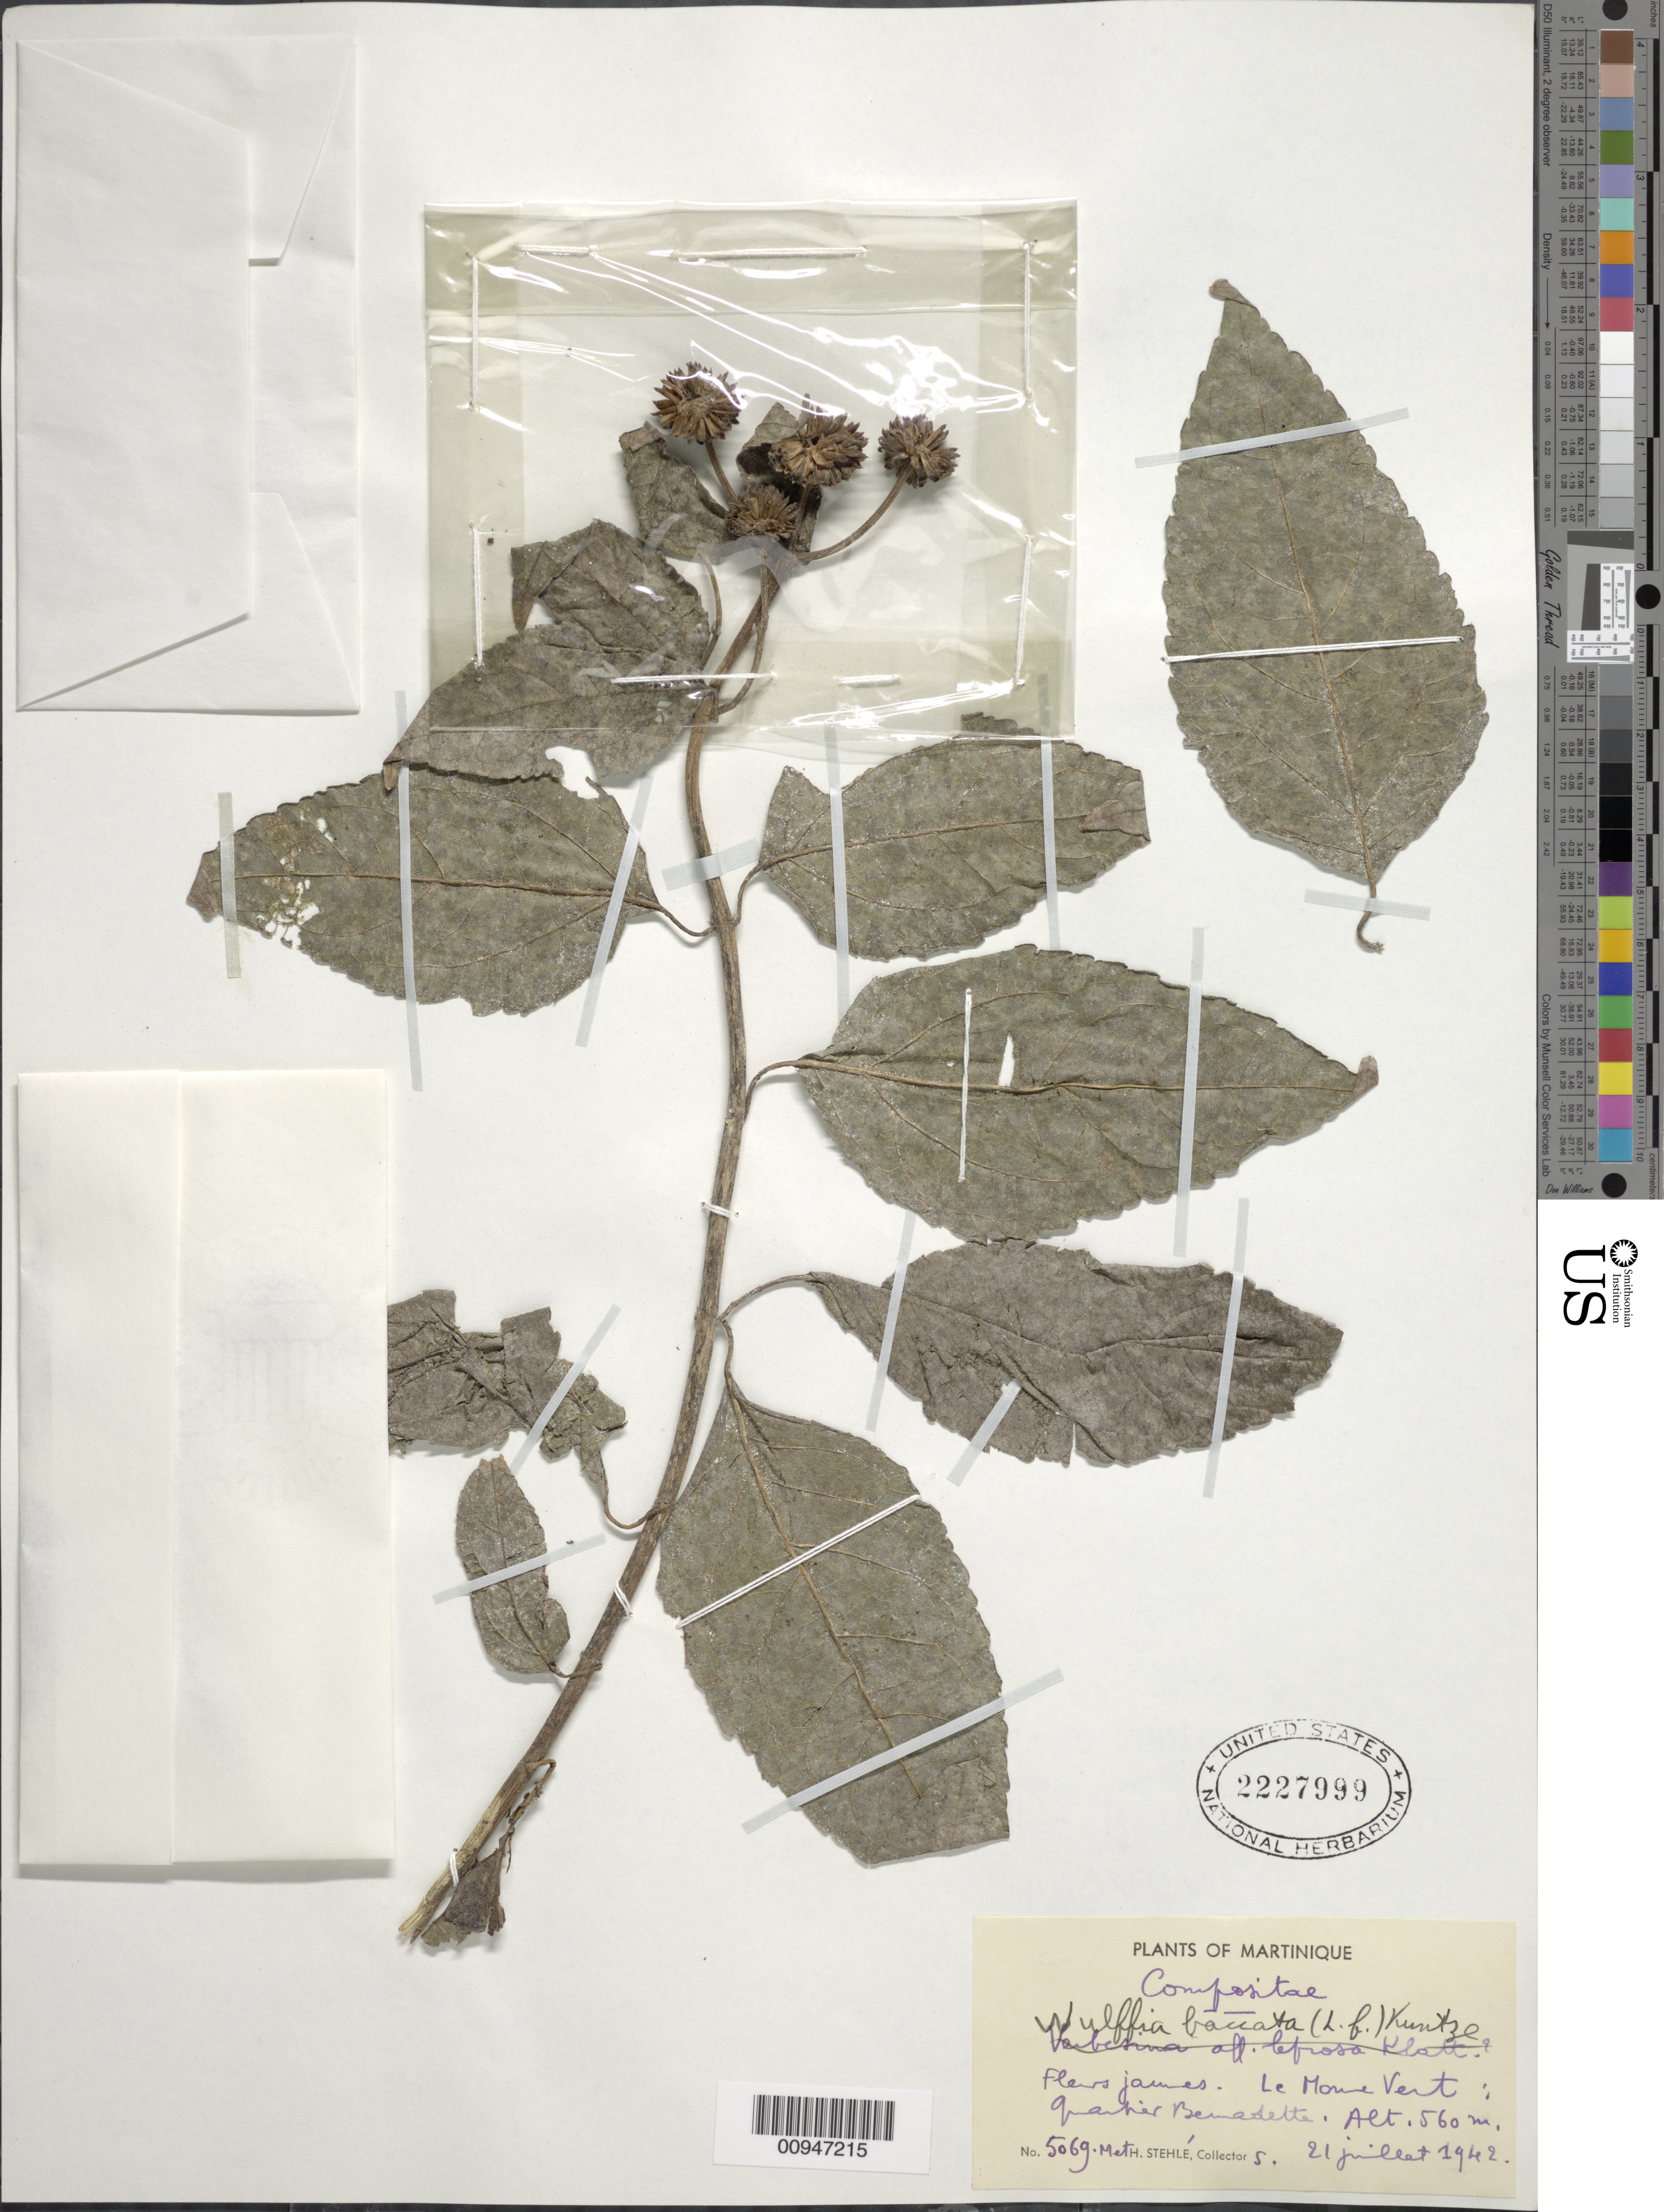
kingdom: Plantae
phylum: Tracheophyta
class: Magnoliopsida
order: Asterales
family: Asteraceae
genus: Wulffia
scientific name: Wulffia baccata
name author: (L. f.) Kuntze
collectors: H. Stehlé & M. Stehlé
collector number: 5069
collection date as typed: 21 Jul 1942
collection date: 1942-07-21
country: Martinique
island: Martinique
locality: Le Morne Vert; ? Bernadette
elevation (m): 560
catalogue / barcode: US 2227999